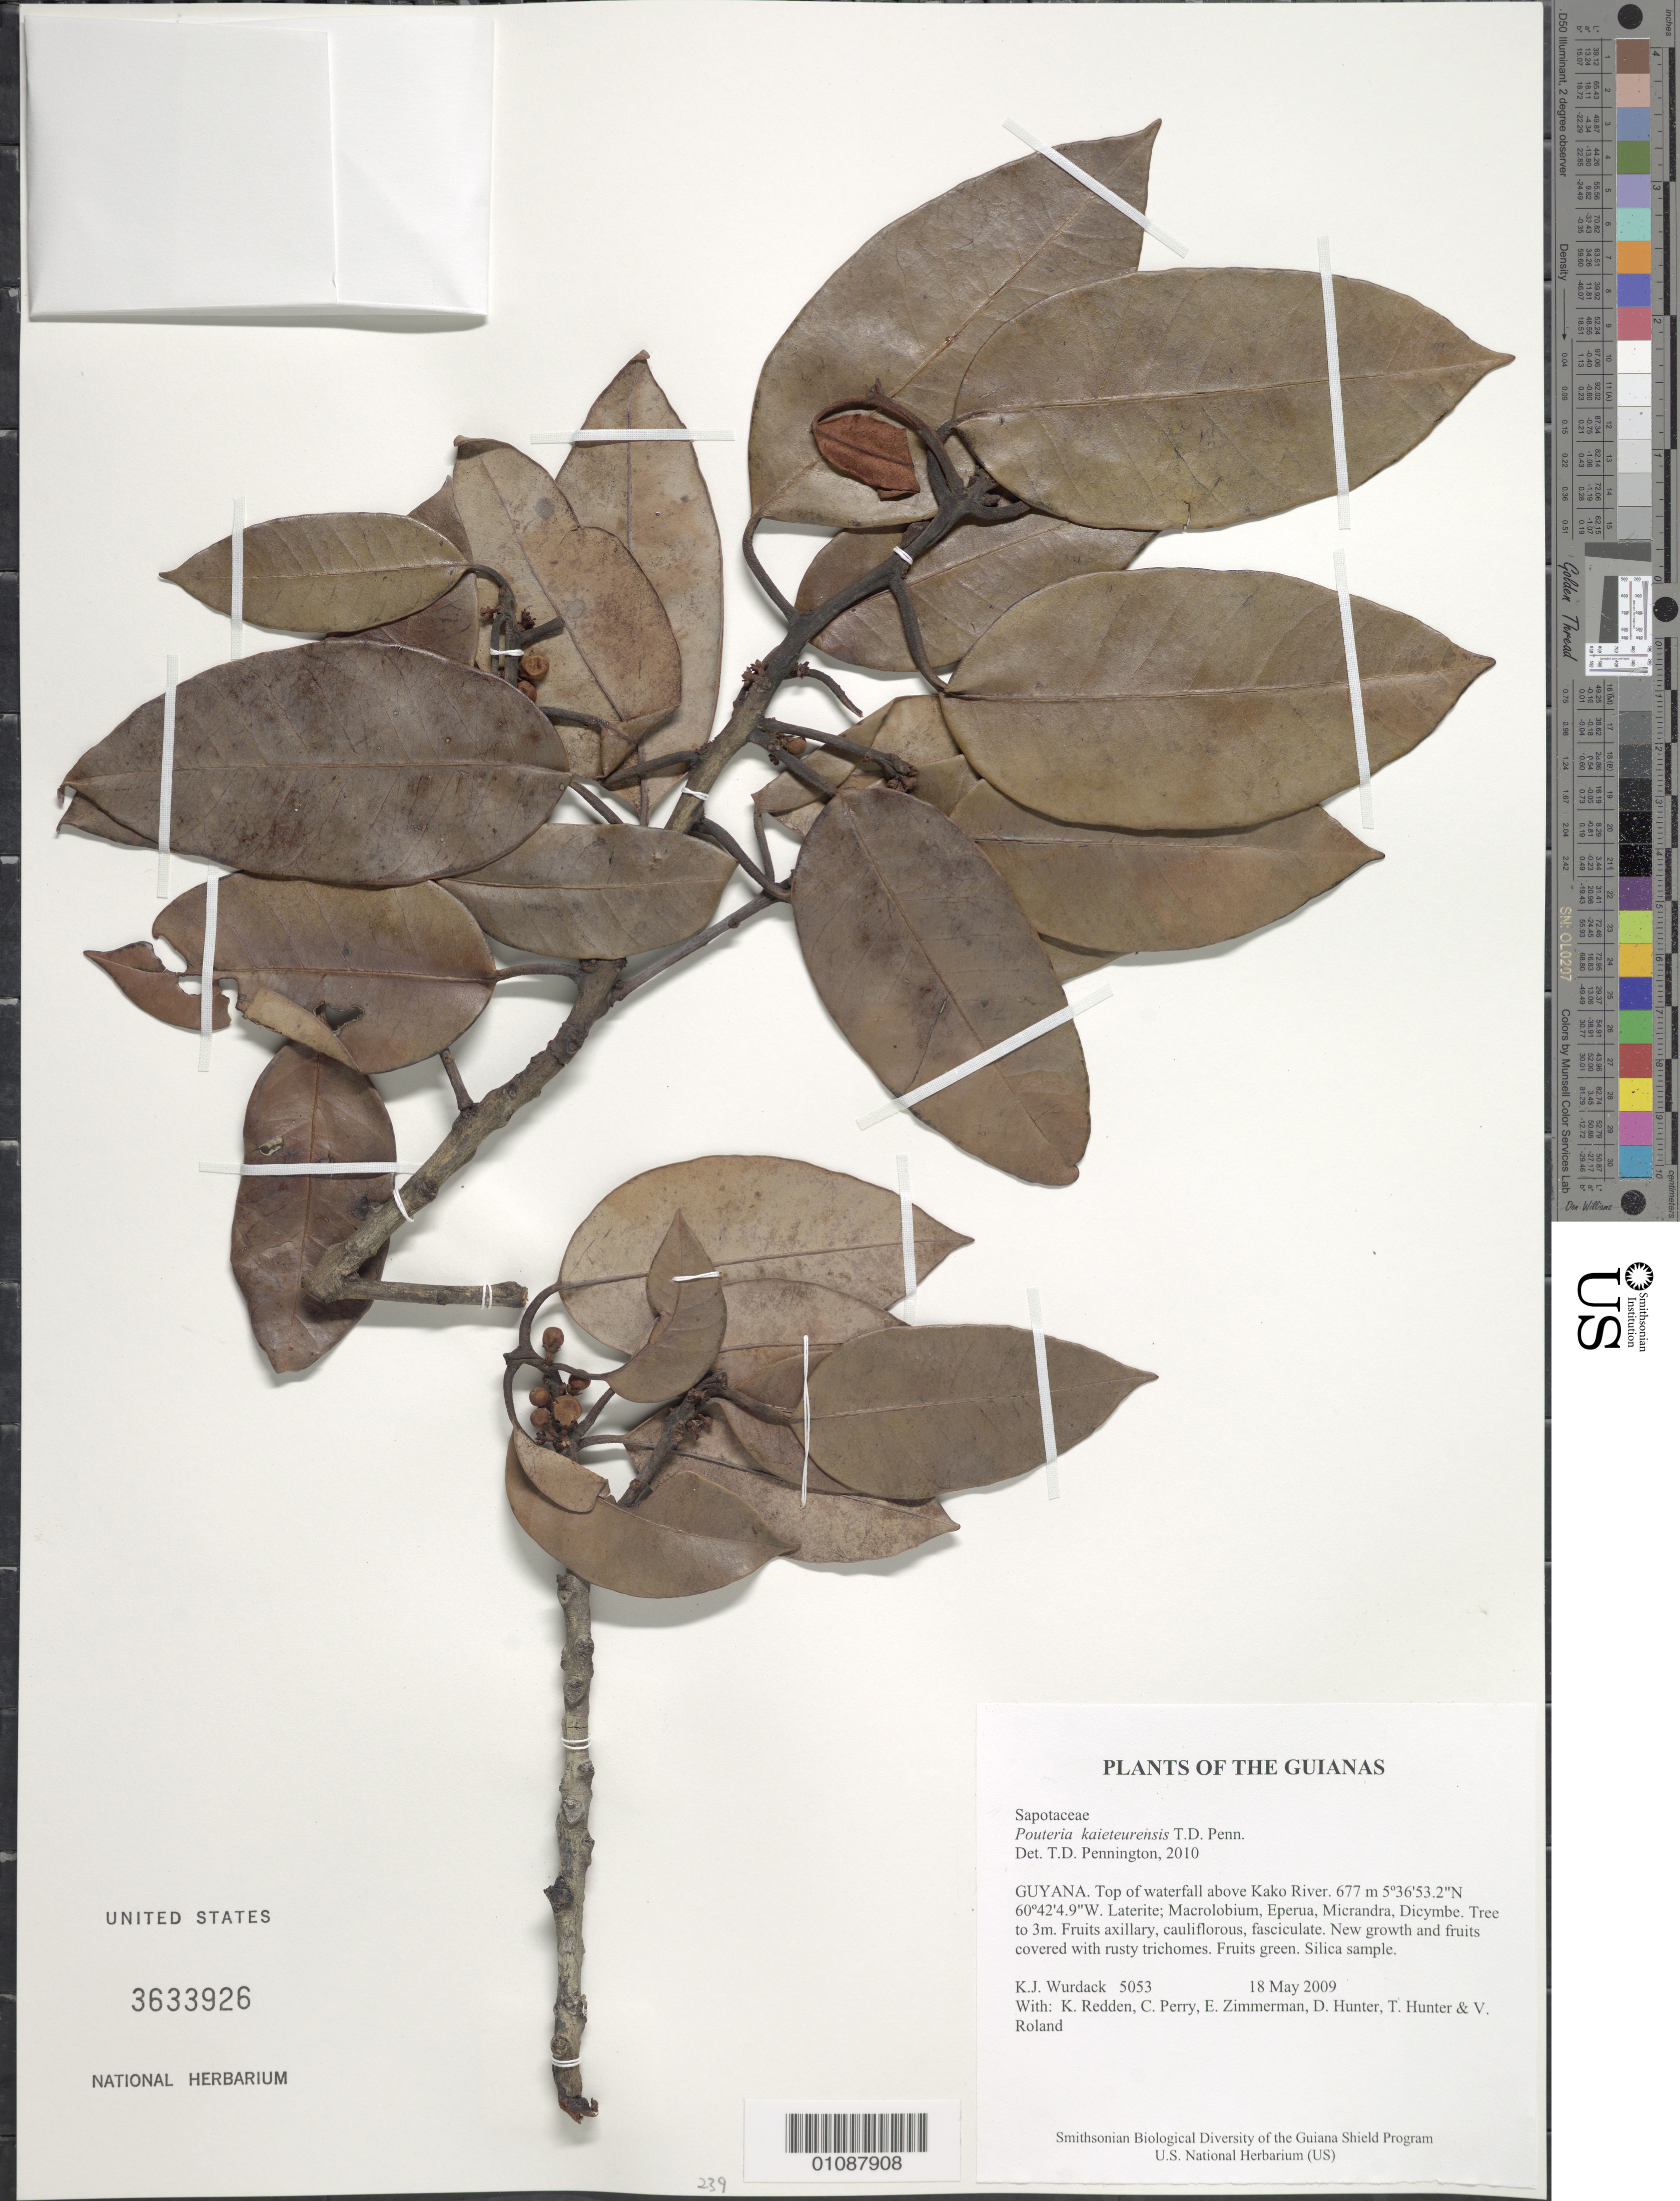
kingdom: Plantae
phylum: Tracheophyta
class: Magnoliopsida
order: Ericales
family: Sapotaceae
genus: Pouteria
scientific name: Pouteria kaieteurensis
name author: T.D. Penn.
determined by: Pennington, T. D., (K)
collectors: K. Wurdack, K. M. Redden, C. Perry, E. Zimmerman, D. Hunter, T. Hunter & V. Roland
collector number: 5053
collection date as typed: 18 May 2009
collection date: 2009-05-18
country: Guyana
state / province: Cuyuni-Mazaruni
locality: Top of waterfall above Kako River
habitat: Laterite; Macrolobium, Eperua, Micrandra, Dicymbe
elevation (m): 677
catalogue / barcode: US 3633926